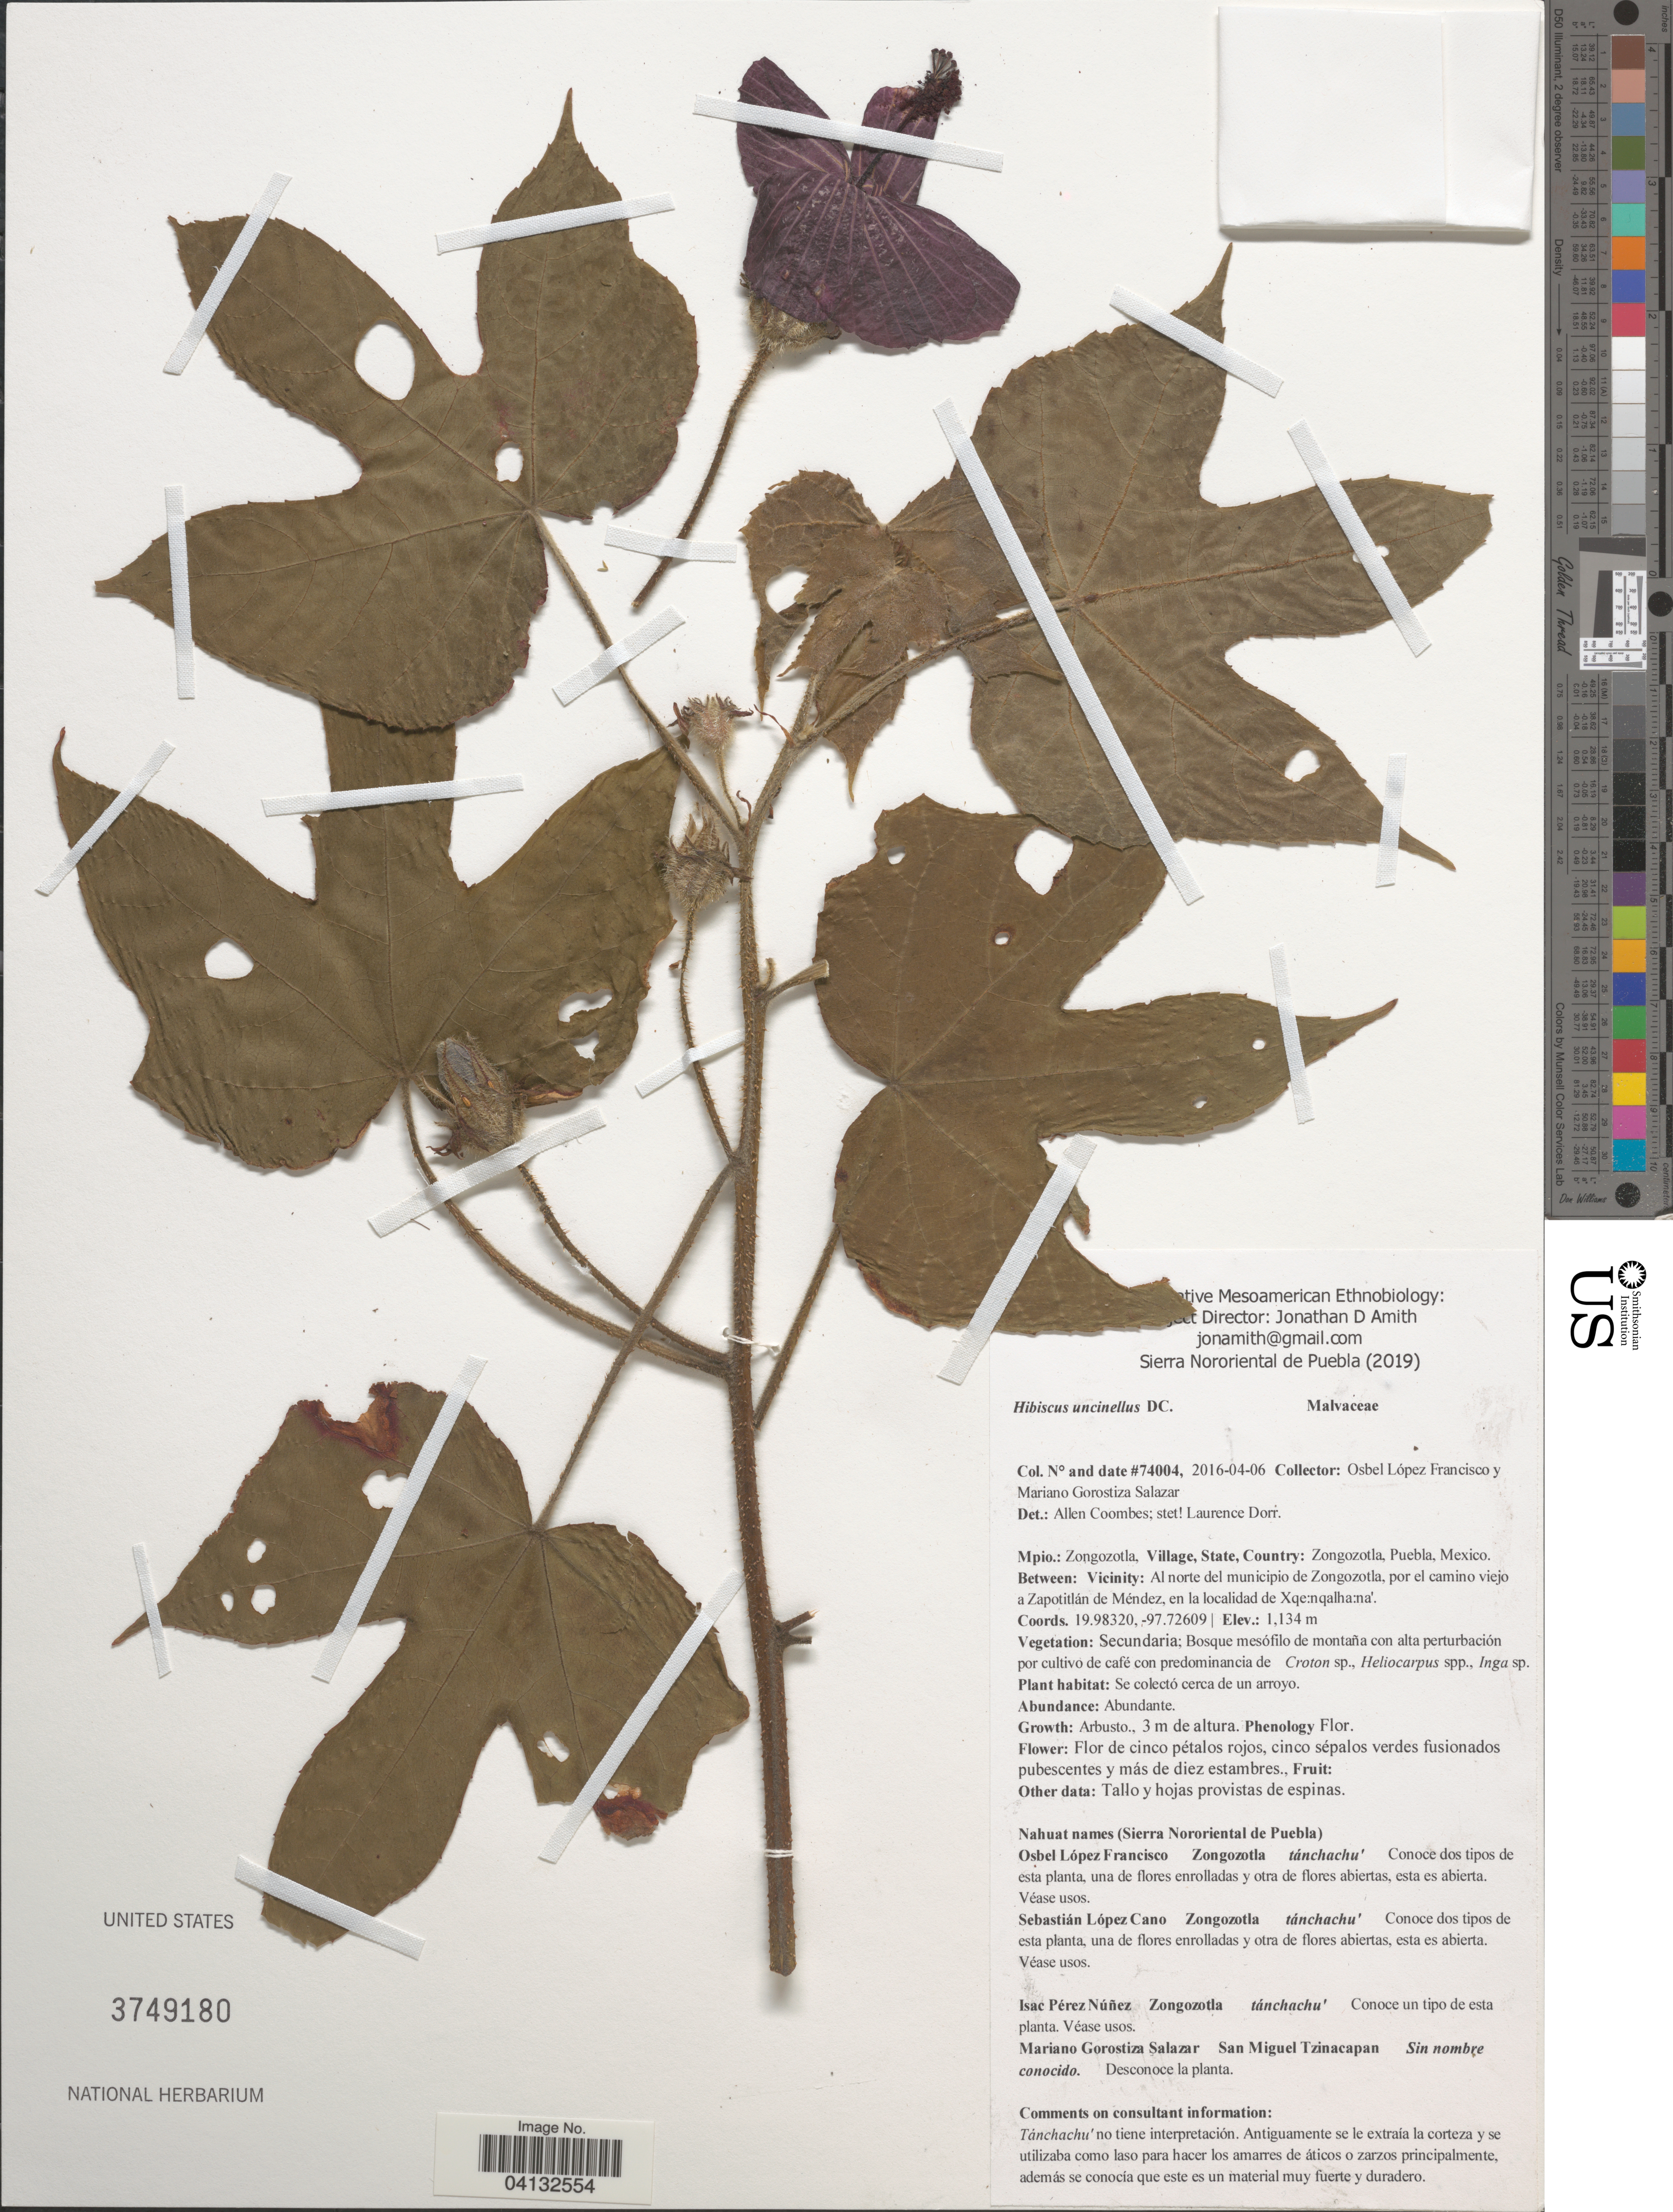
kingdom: Plantae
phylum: Tracheophyta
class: Magnoliopsida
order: Malvales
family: Malvaceae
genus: Sabdariffa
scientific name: Sabdariffa uncinella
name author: (DC.) M.M. Hanes & R.L. Barrett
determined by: Dorr, Laurence J., Curator (BOT), Smithsonian Institution - National Museum of Natural History (UNITED STATES)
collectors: O. Francisco & M. Gorostiza S.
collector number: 74004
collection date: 2016-04-06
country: Mexico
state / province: Puebla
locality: Mpio.: Zongozotla, Village: Zongozotla. Between: Vicinity: Al norte del municipio de Zongozotla, por el camino viejo a Zapotitlán de Méndez, en la localidad de Xqe:nqalha:na'.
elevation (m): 1134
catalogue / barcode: US 3749180